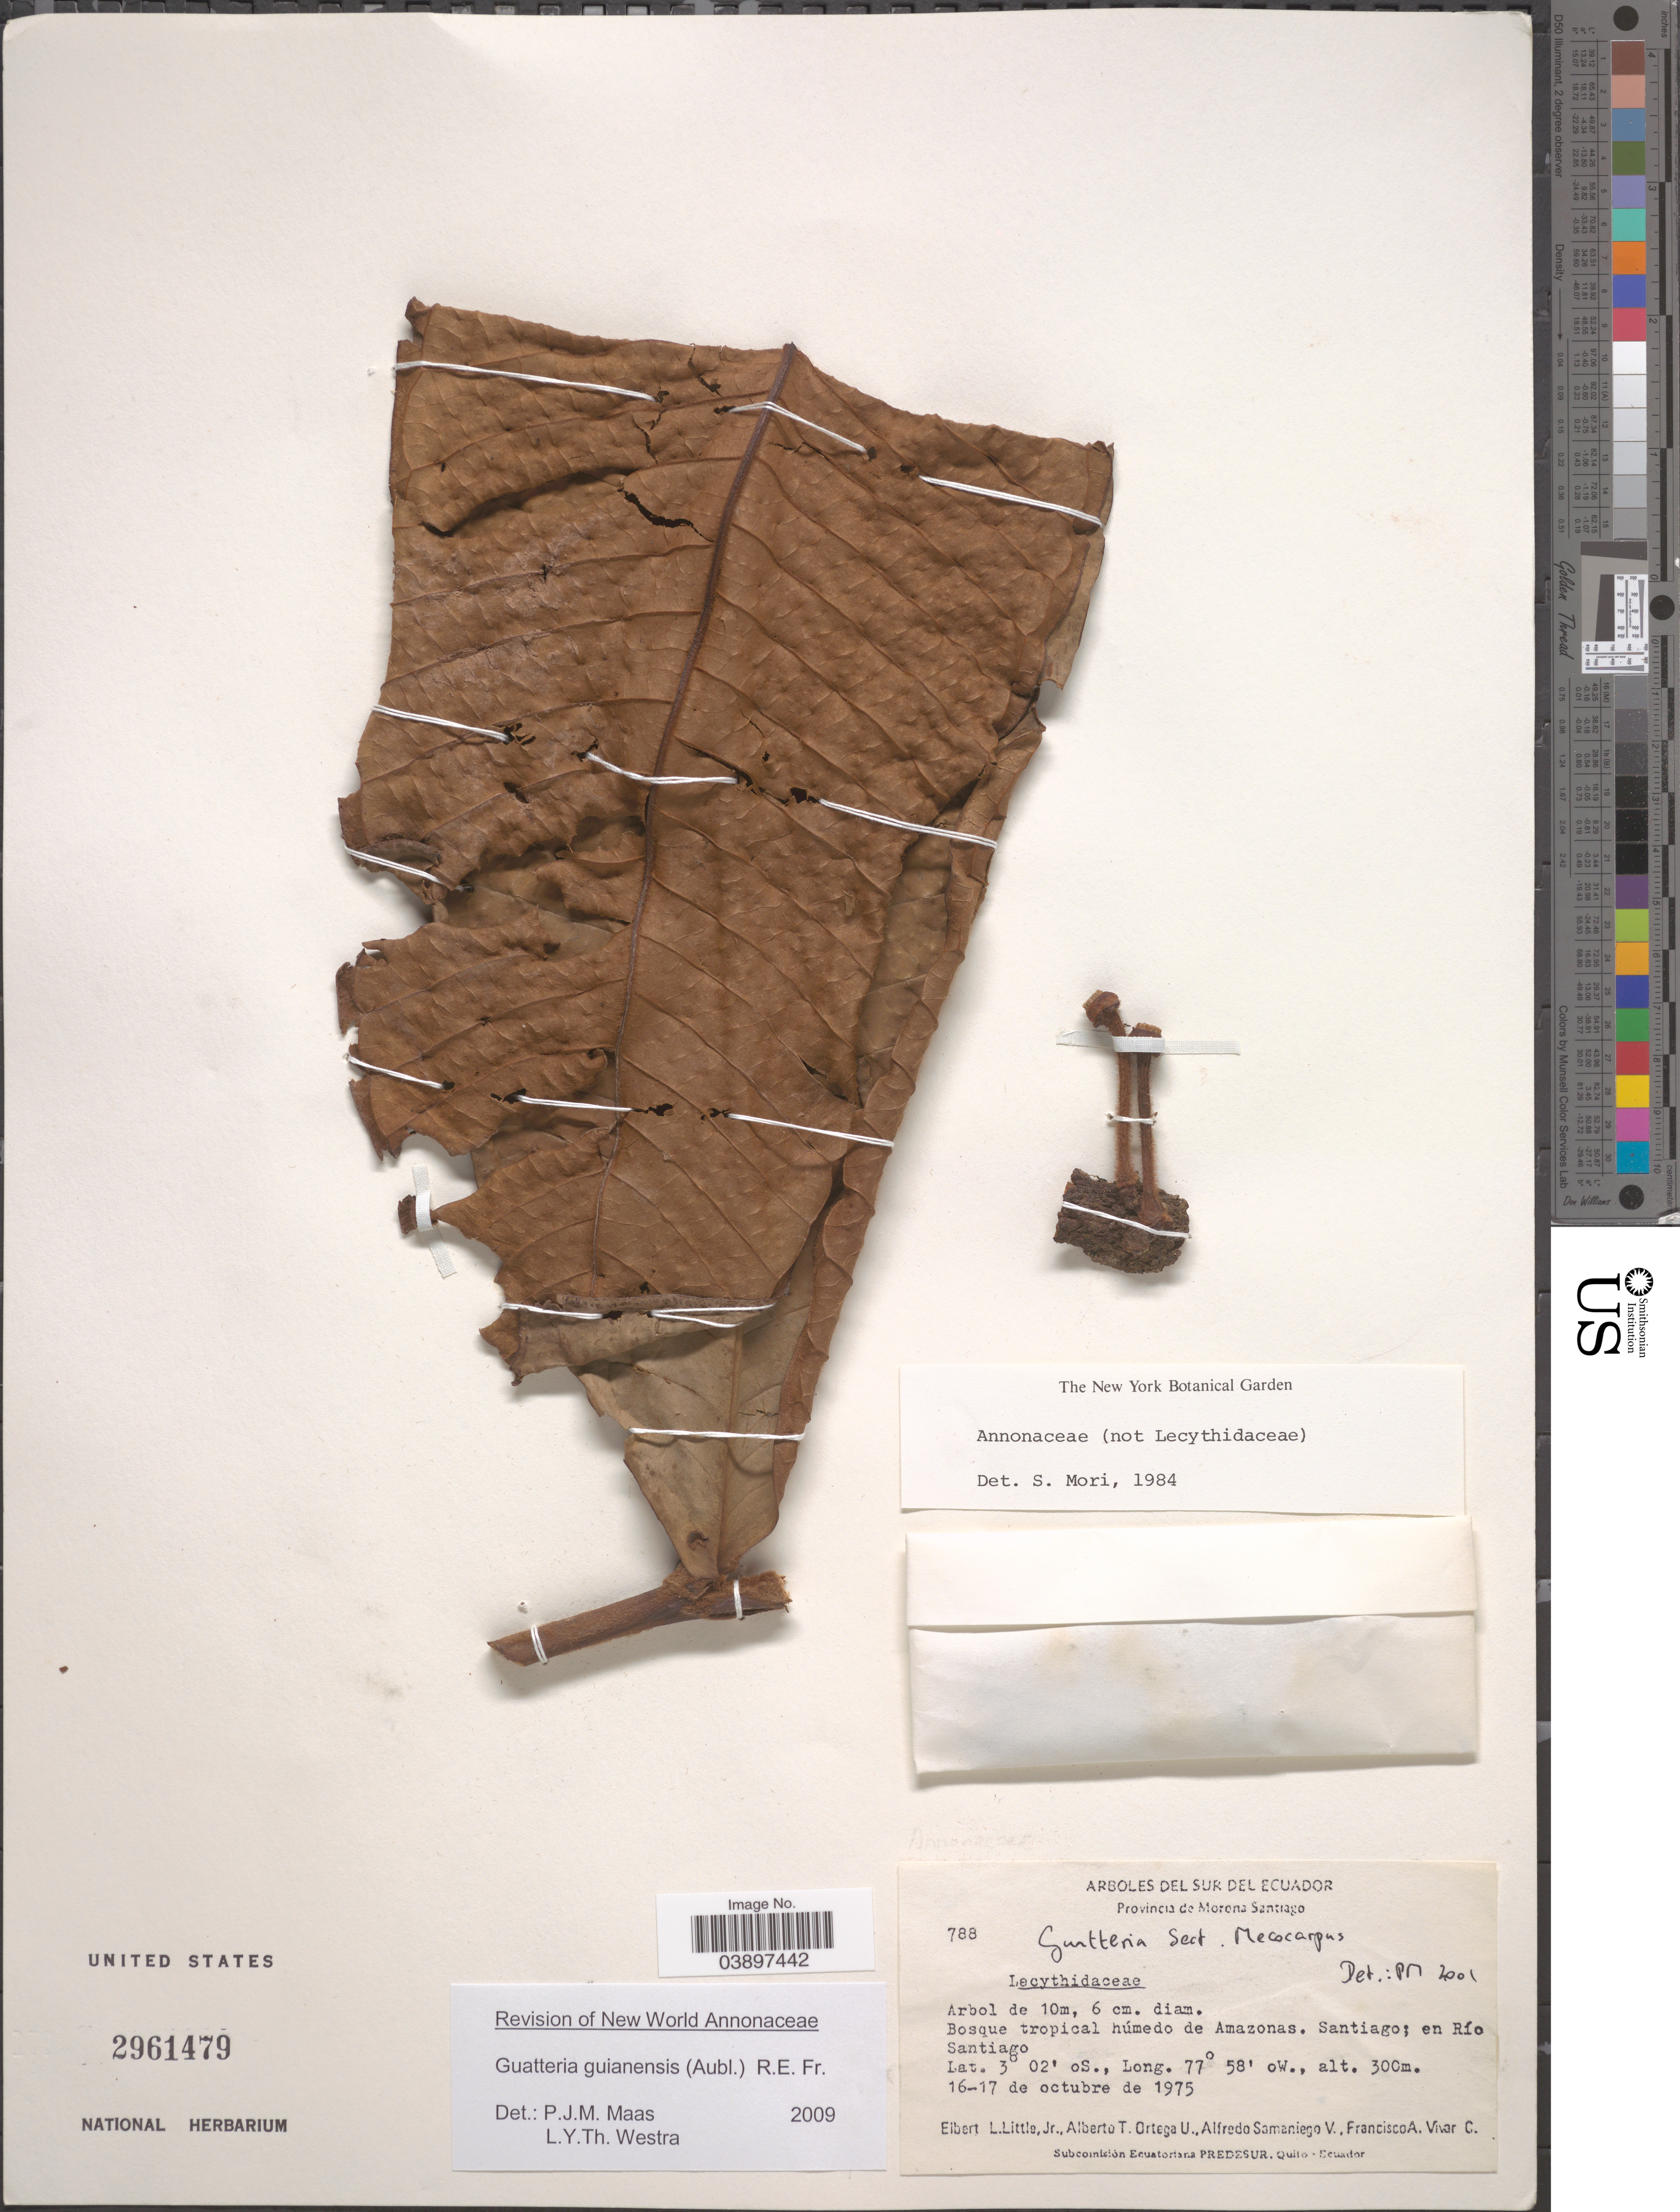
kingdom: Plantae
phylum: Tracheophyta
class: Magnoliopsida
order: Magnoliales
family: Annonaceae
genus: Guatteria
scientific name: Guatteria guianensis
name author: (Aubl.) R.E. Fr.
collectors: E. L. Little, A. T. Ortega U., A. V. Samaniego & F. A. Vivar C.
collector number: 788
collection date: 1975-10-16/1975-10-17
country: Ecuador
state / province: Morona-Santiago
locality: Sur del Ecuador. Bosque tropical húmedo de Amazonas. Santiago; en Río Santiago.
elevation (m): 300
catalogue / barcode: US 2961479